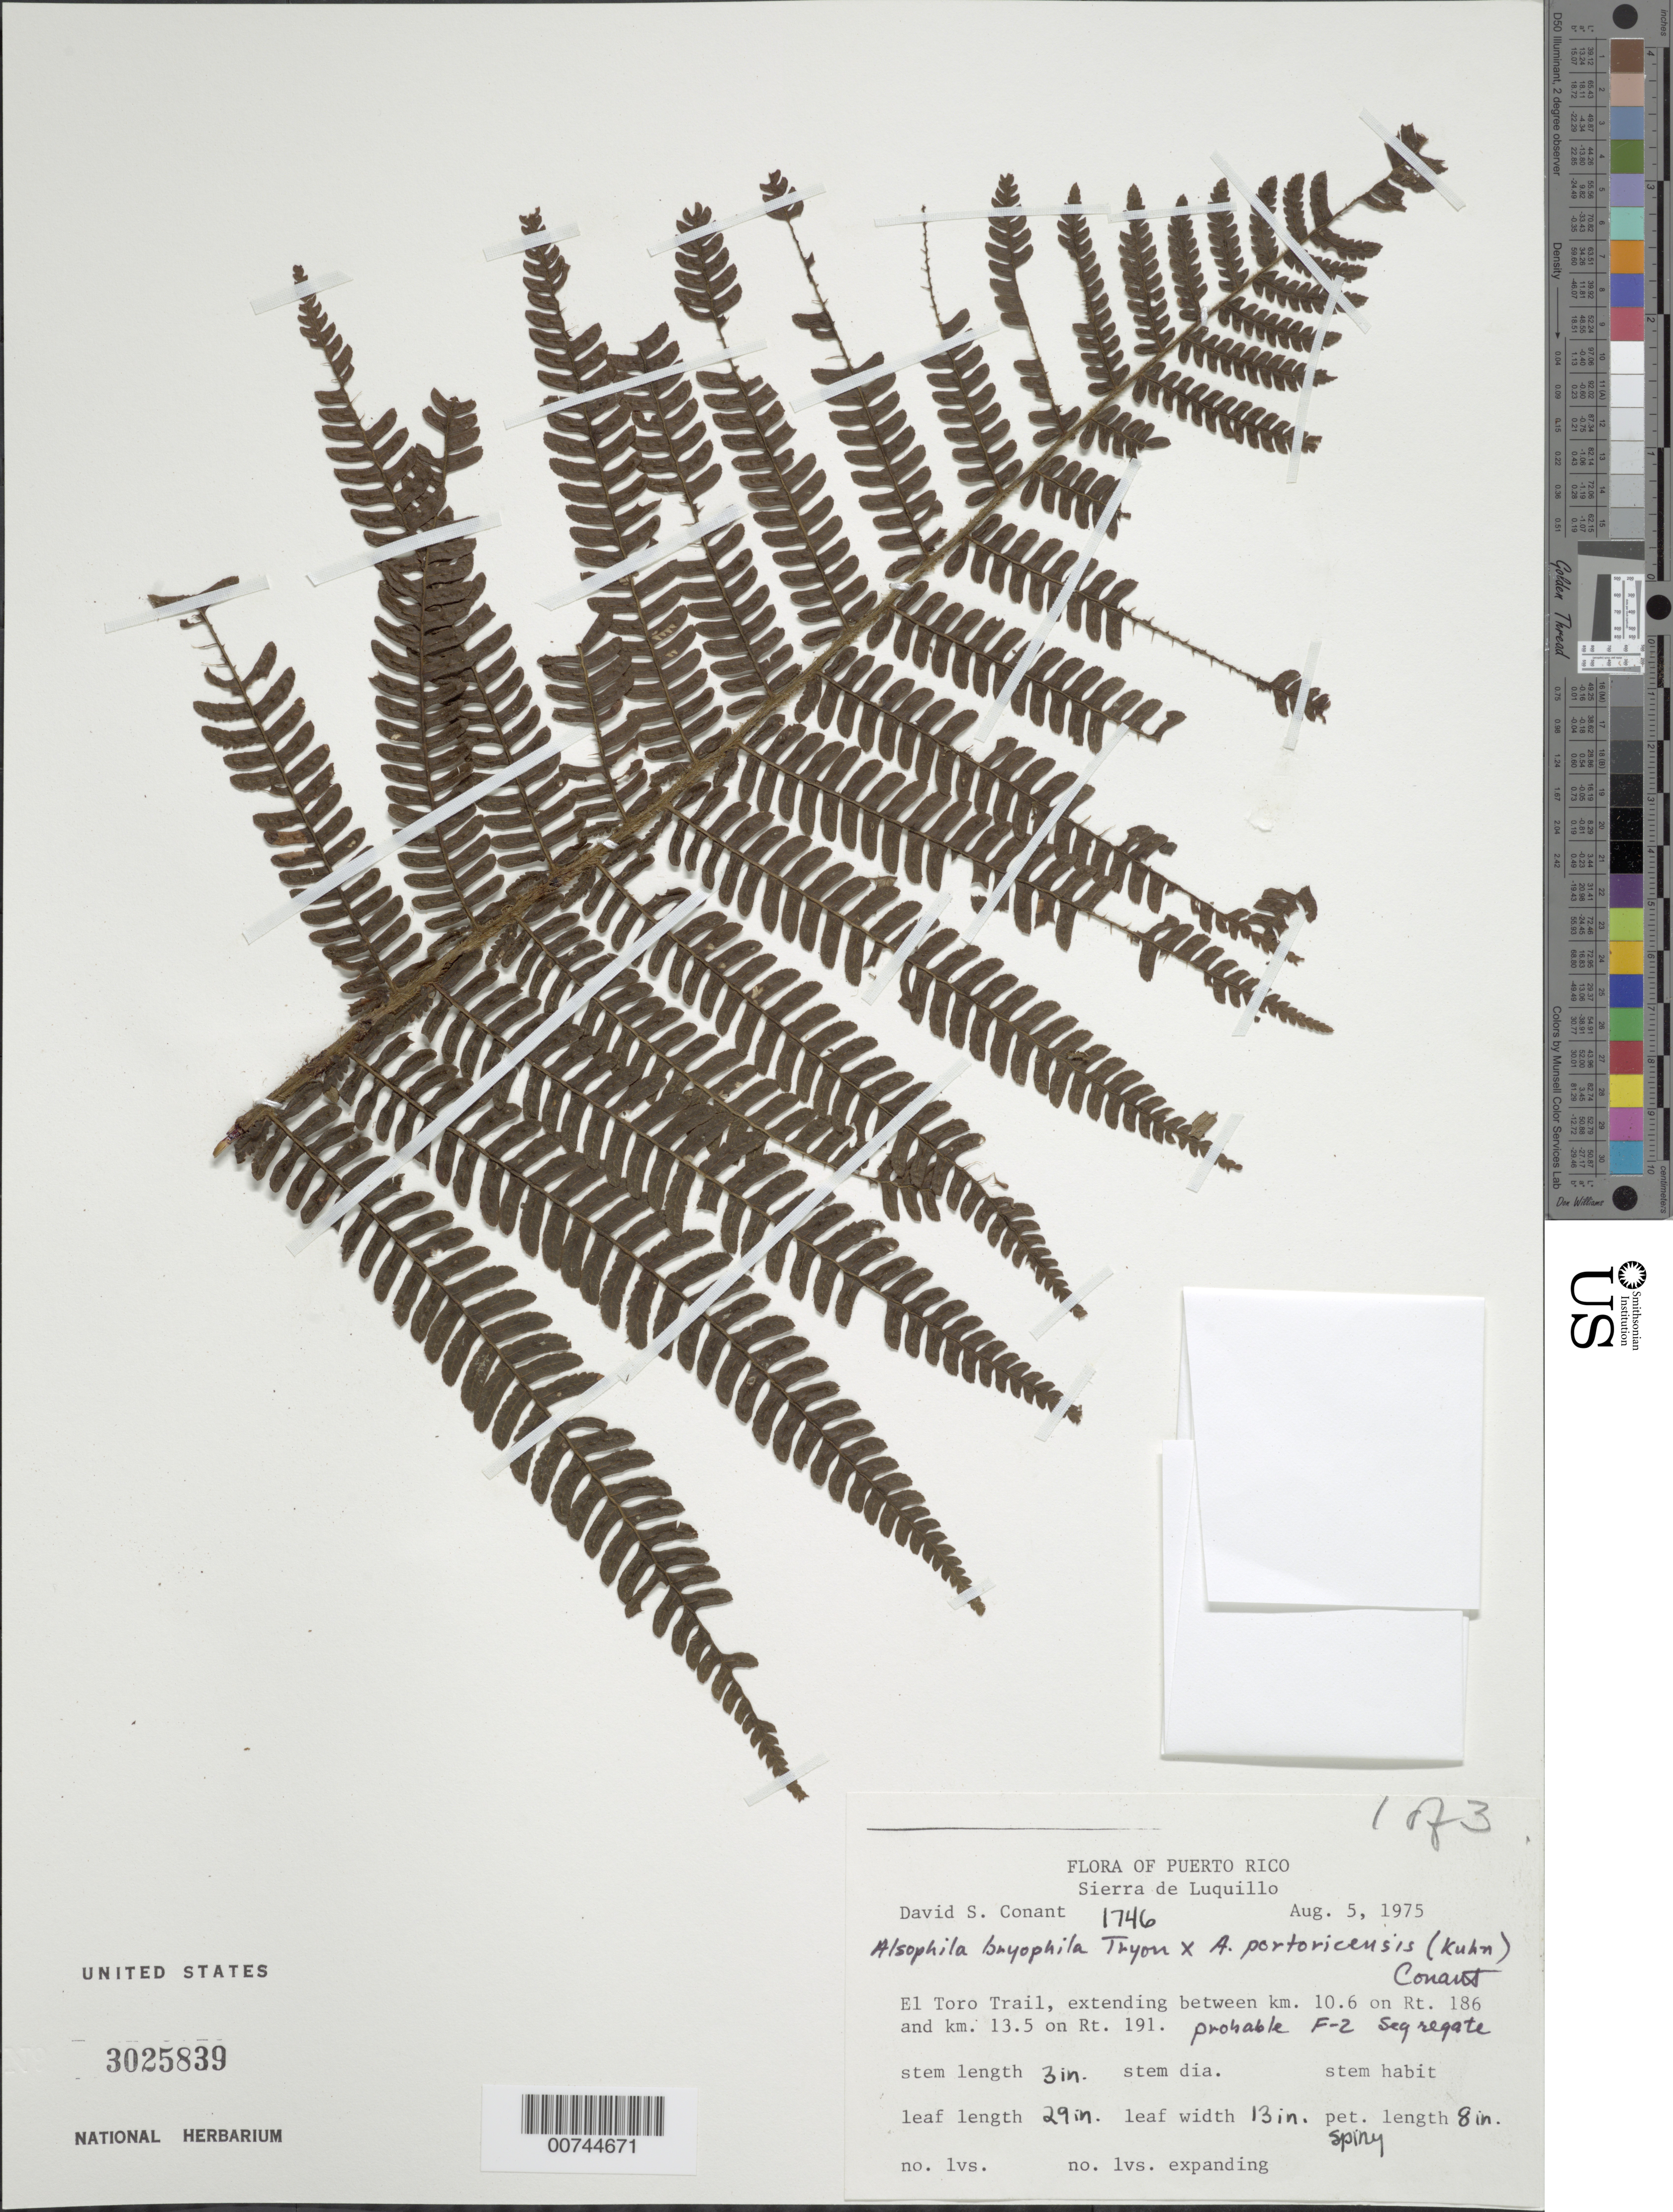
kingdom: Plantae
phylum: Tracheophyta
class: Polypodiopsida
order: Cyatheales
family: Cyatheaceae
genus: Alsophila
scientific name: Alsophila bryophila x A. portoricensis (Spreng. ex Kuhn) D.S. Conant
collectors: D. S. Conant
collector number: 1746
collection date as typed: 05 Aug 1975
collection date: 1975-08-05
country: Puerto Rico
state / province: Luquillo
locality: Sierra de Luquillo. El Toro Trail, extending between km 10.6 on Rt. 186 and km 13.5 on Rt. 191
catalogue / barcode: US 3025839